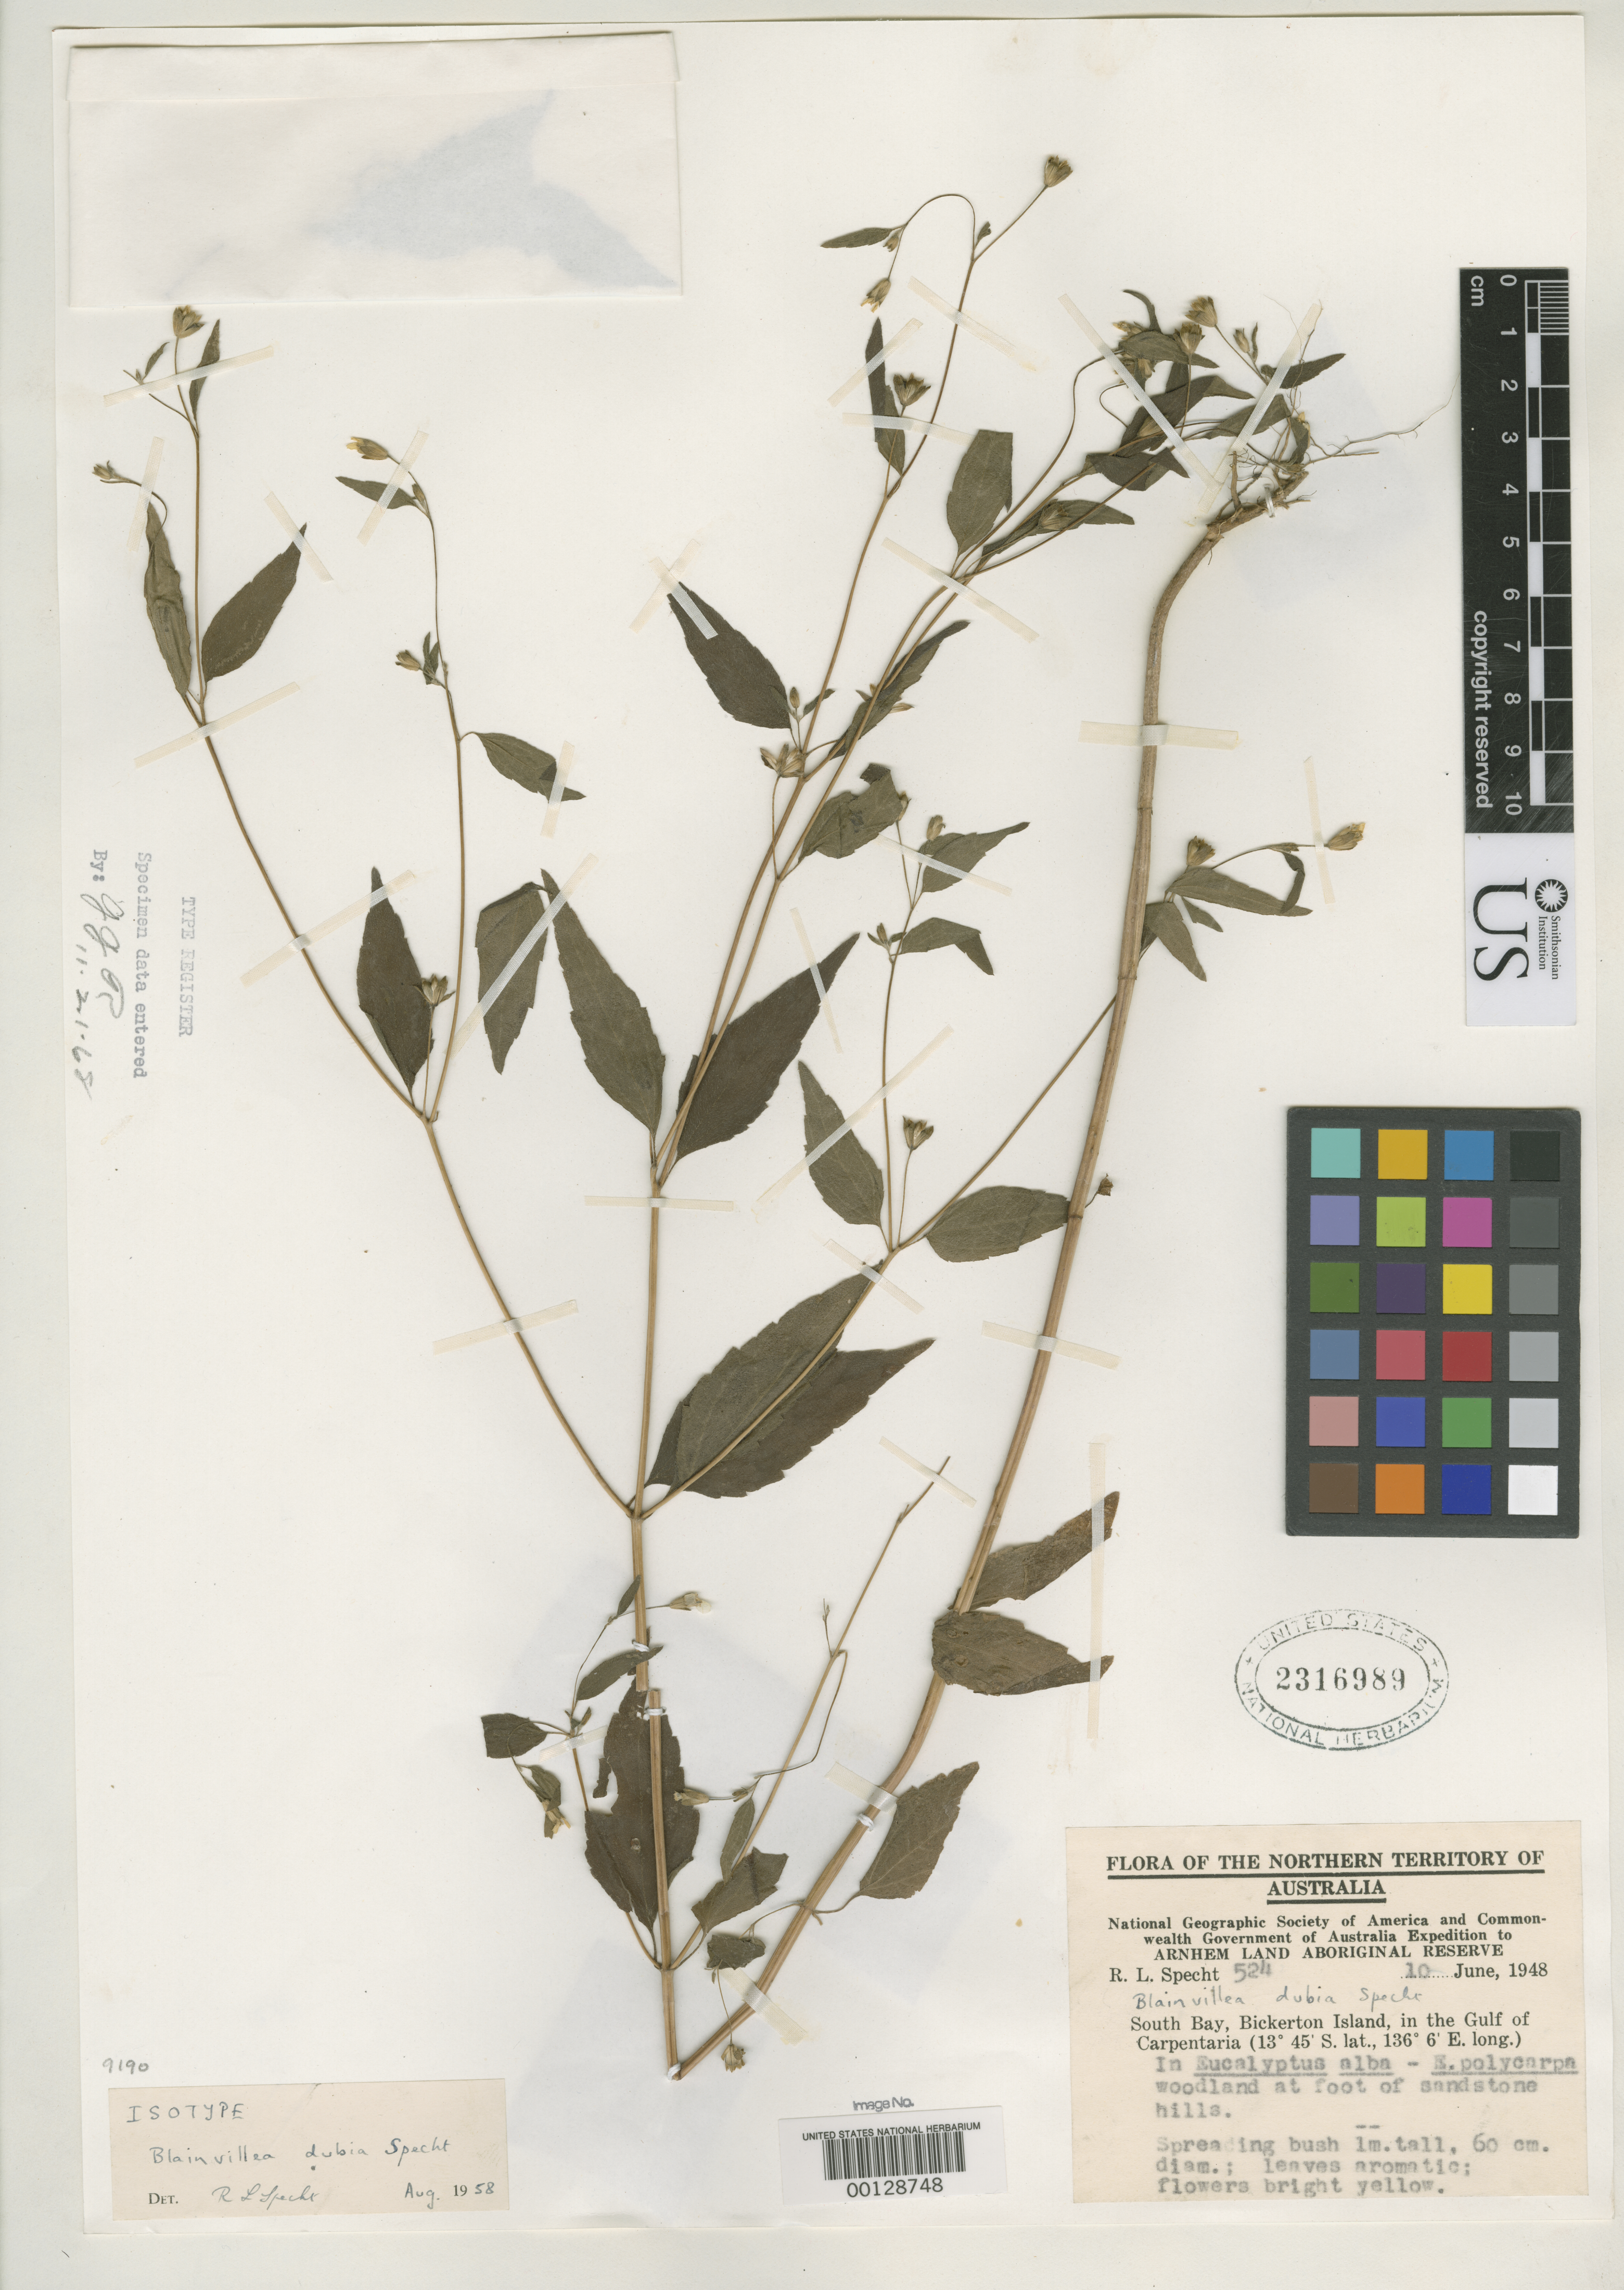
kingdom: Plantae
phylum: Tracheophyta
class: Magnoliopsida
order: Asterales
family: Asteraceae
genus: Blainvillea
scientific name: Blainvillea dubia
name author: Specht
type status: Isotype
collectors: R. L. Specht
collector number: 524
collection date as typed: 10 Jun 1948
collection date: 1948-06-10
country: Australia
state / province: Northern Territory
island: Bickerton Island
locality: Gulf of Carpentaria.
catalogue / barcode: US 2316989